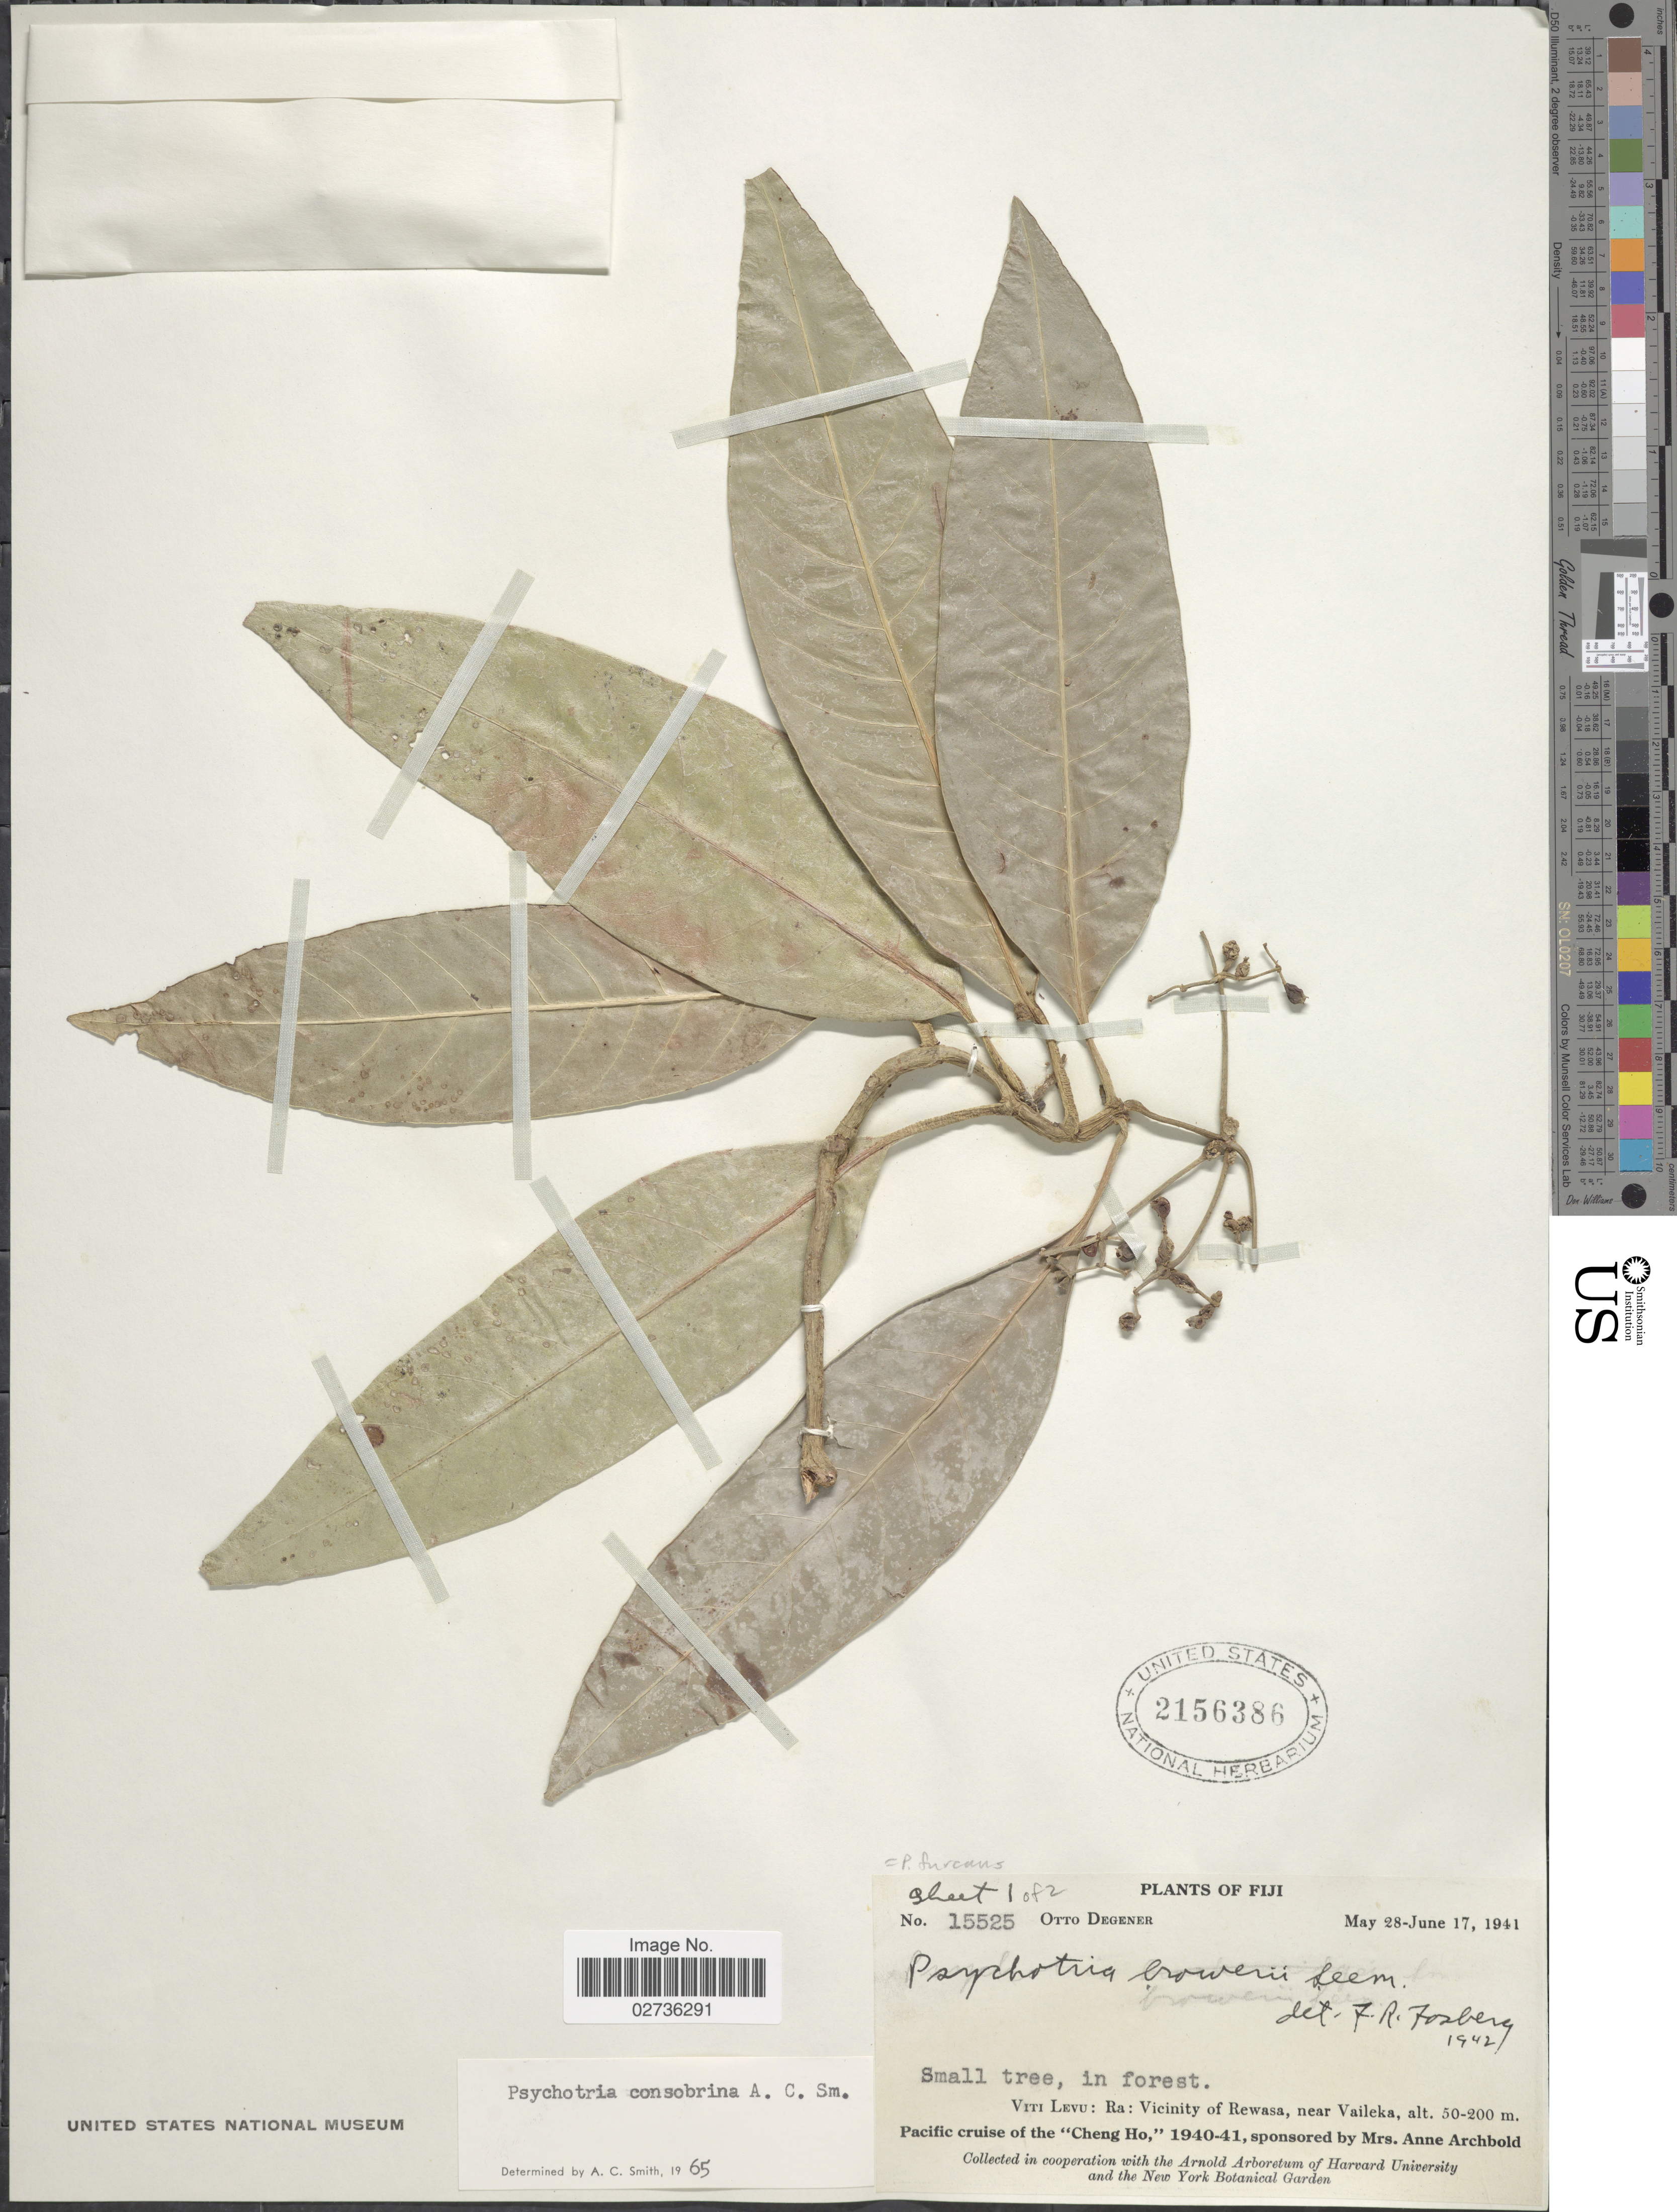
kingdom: Plantae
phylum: Tracheophyta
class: Magnoliopsida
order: Gentianales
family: Rubiaceae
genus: Psychotria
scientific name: Psychotria furcans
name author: Fosberg in A.C. Sm.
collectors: O. Degener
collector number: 15525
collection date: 1941-05-28/1941-06-17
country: Fiji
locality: In forest. Viti Levu: Ra : Vicinity of Rewasa, near Vaileka.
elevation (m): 50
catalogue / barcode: US 2156386